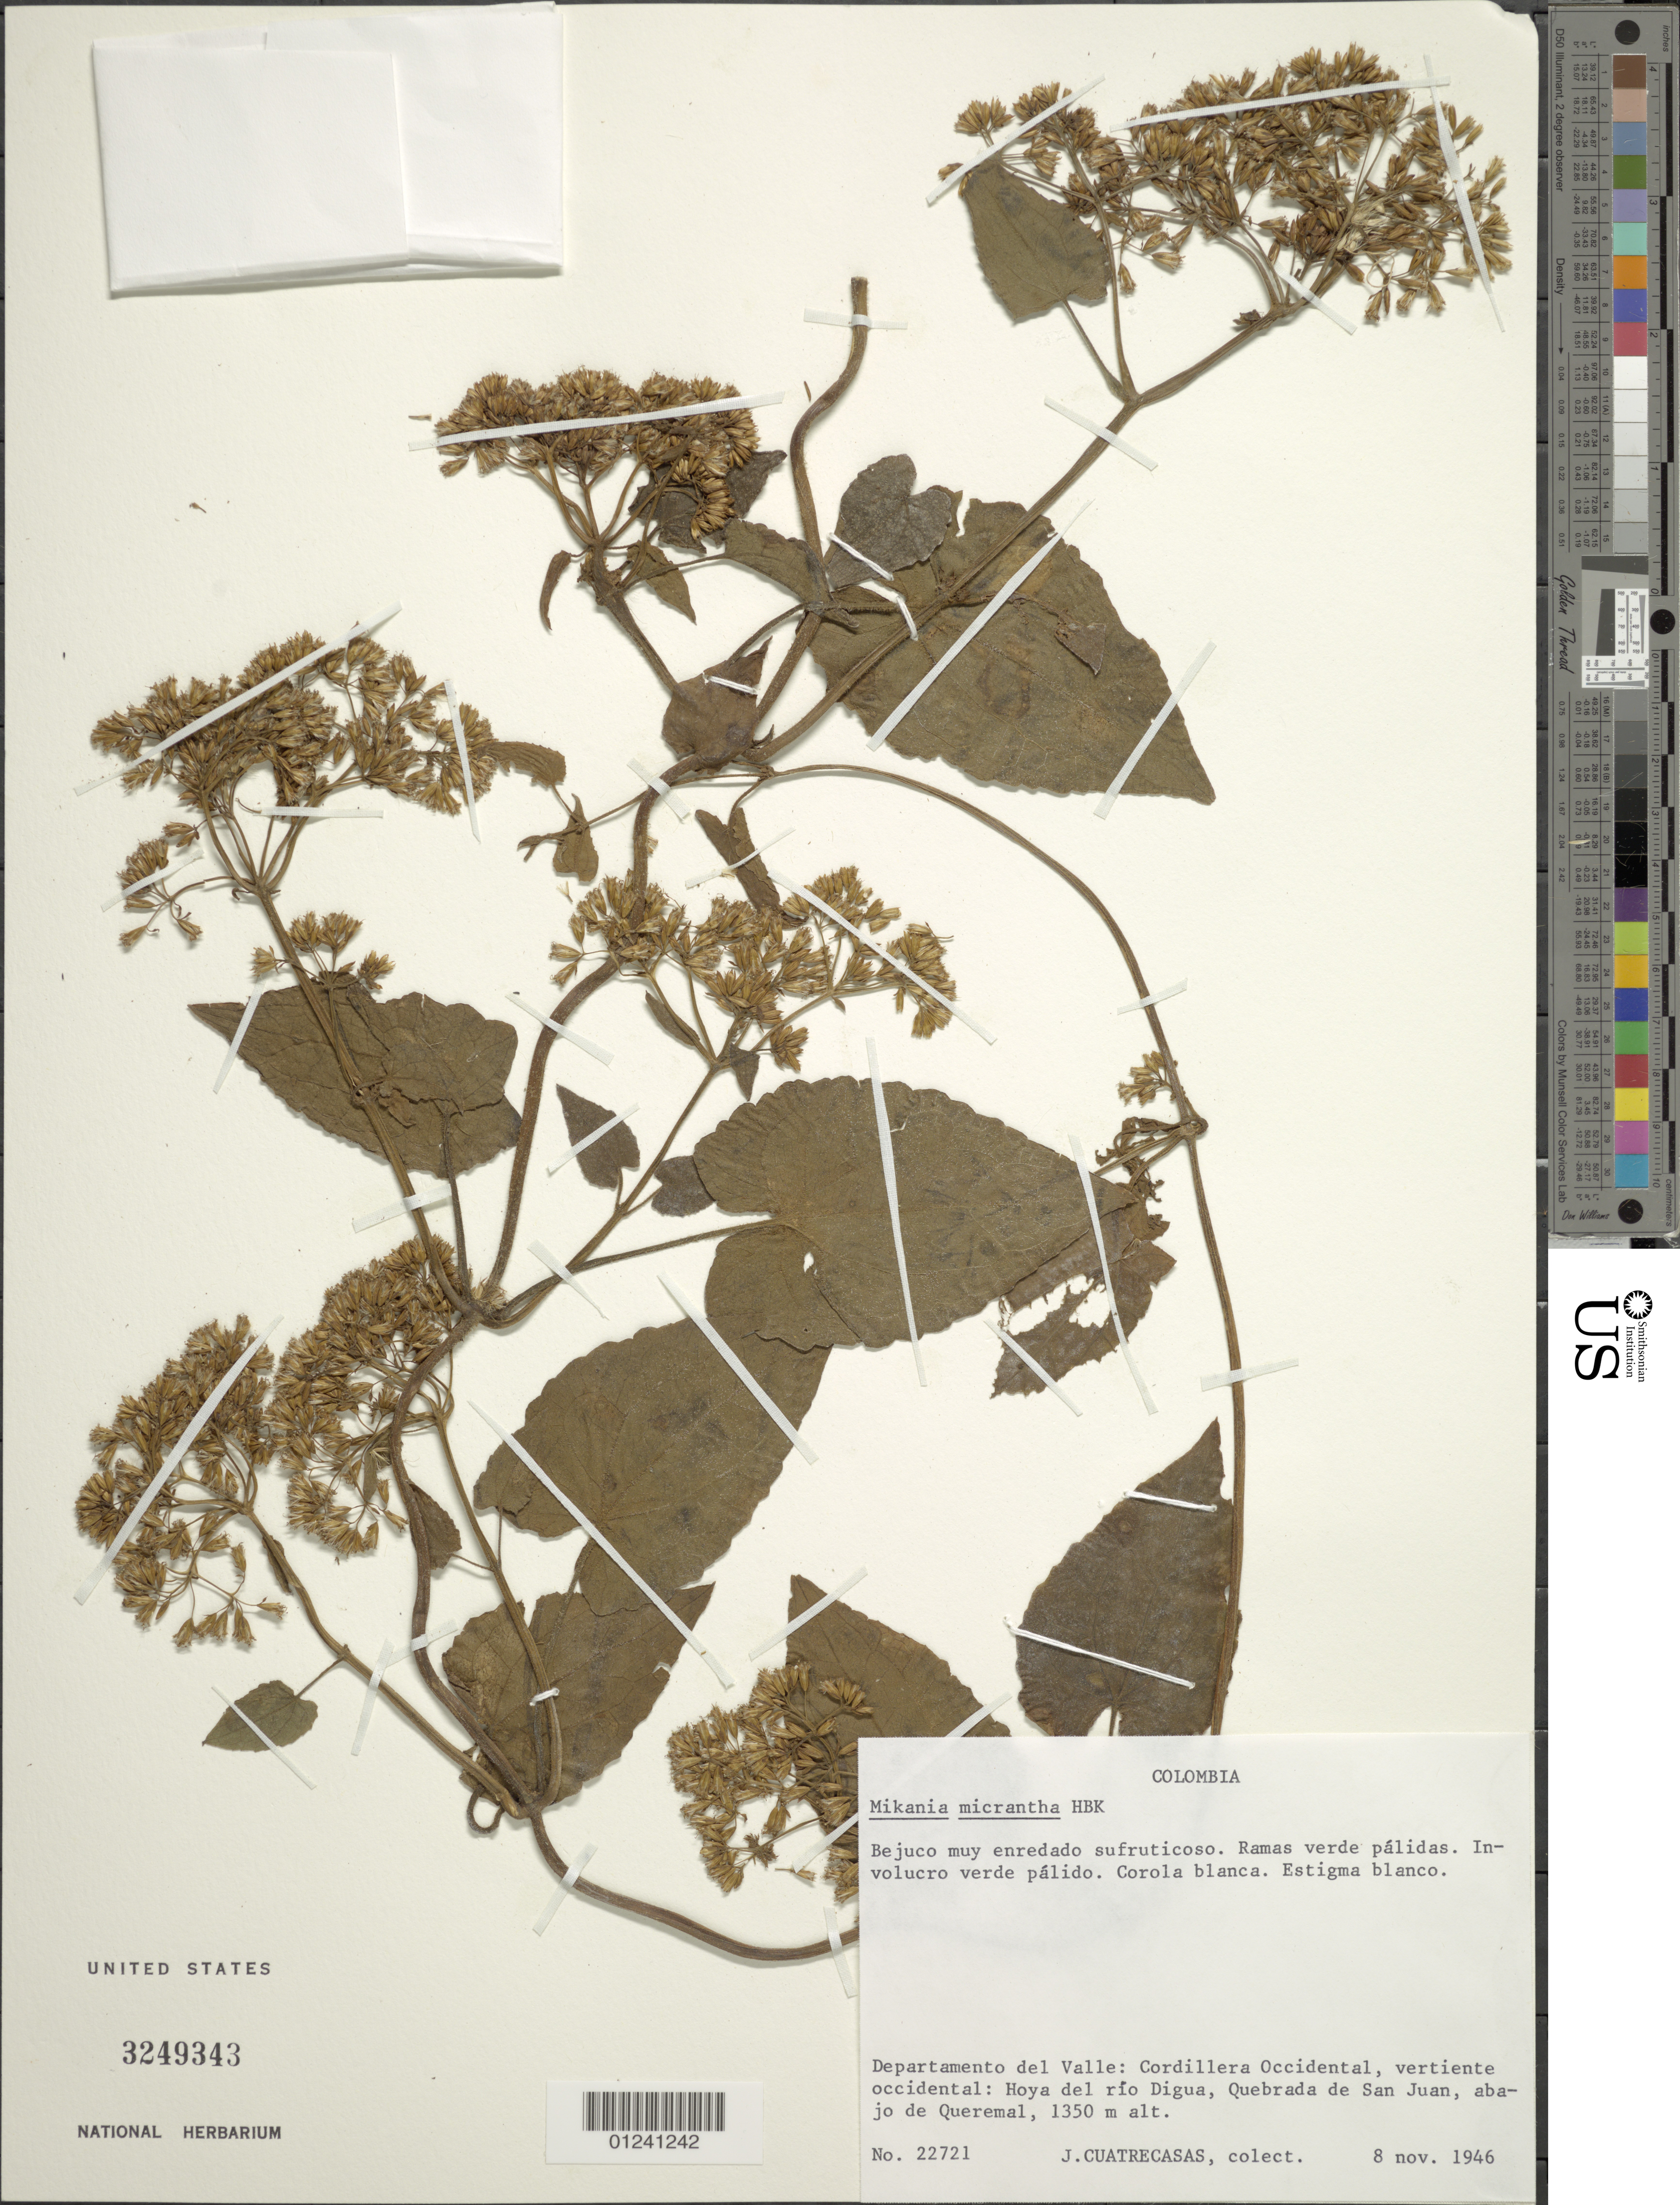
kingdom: Plantae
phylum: Tracheophyta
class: Magnoliopsida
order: Asterales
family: Asteraceae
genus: Mikania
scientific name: Mikania micrantha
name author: Kunth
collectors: J. Cuatrecasas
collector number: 22721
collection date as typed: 08 Nov 1946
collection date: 1946-11-08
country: Colombia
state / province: Valle del Cauca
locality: Cordillera Occidental, Vertiente Occidental, Hoya del Rio Digua, Quebrada de San Juan, Abajo de Queremal.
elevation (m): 1350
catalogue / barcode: US 3249343